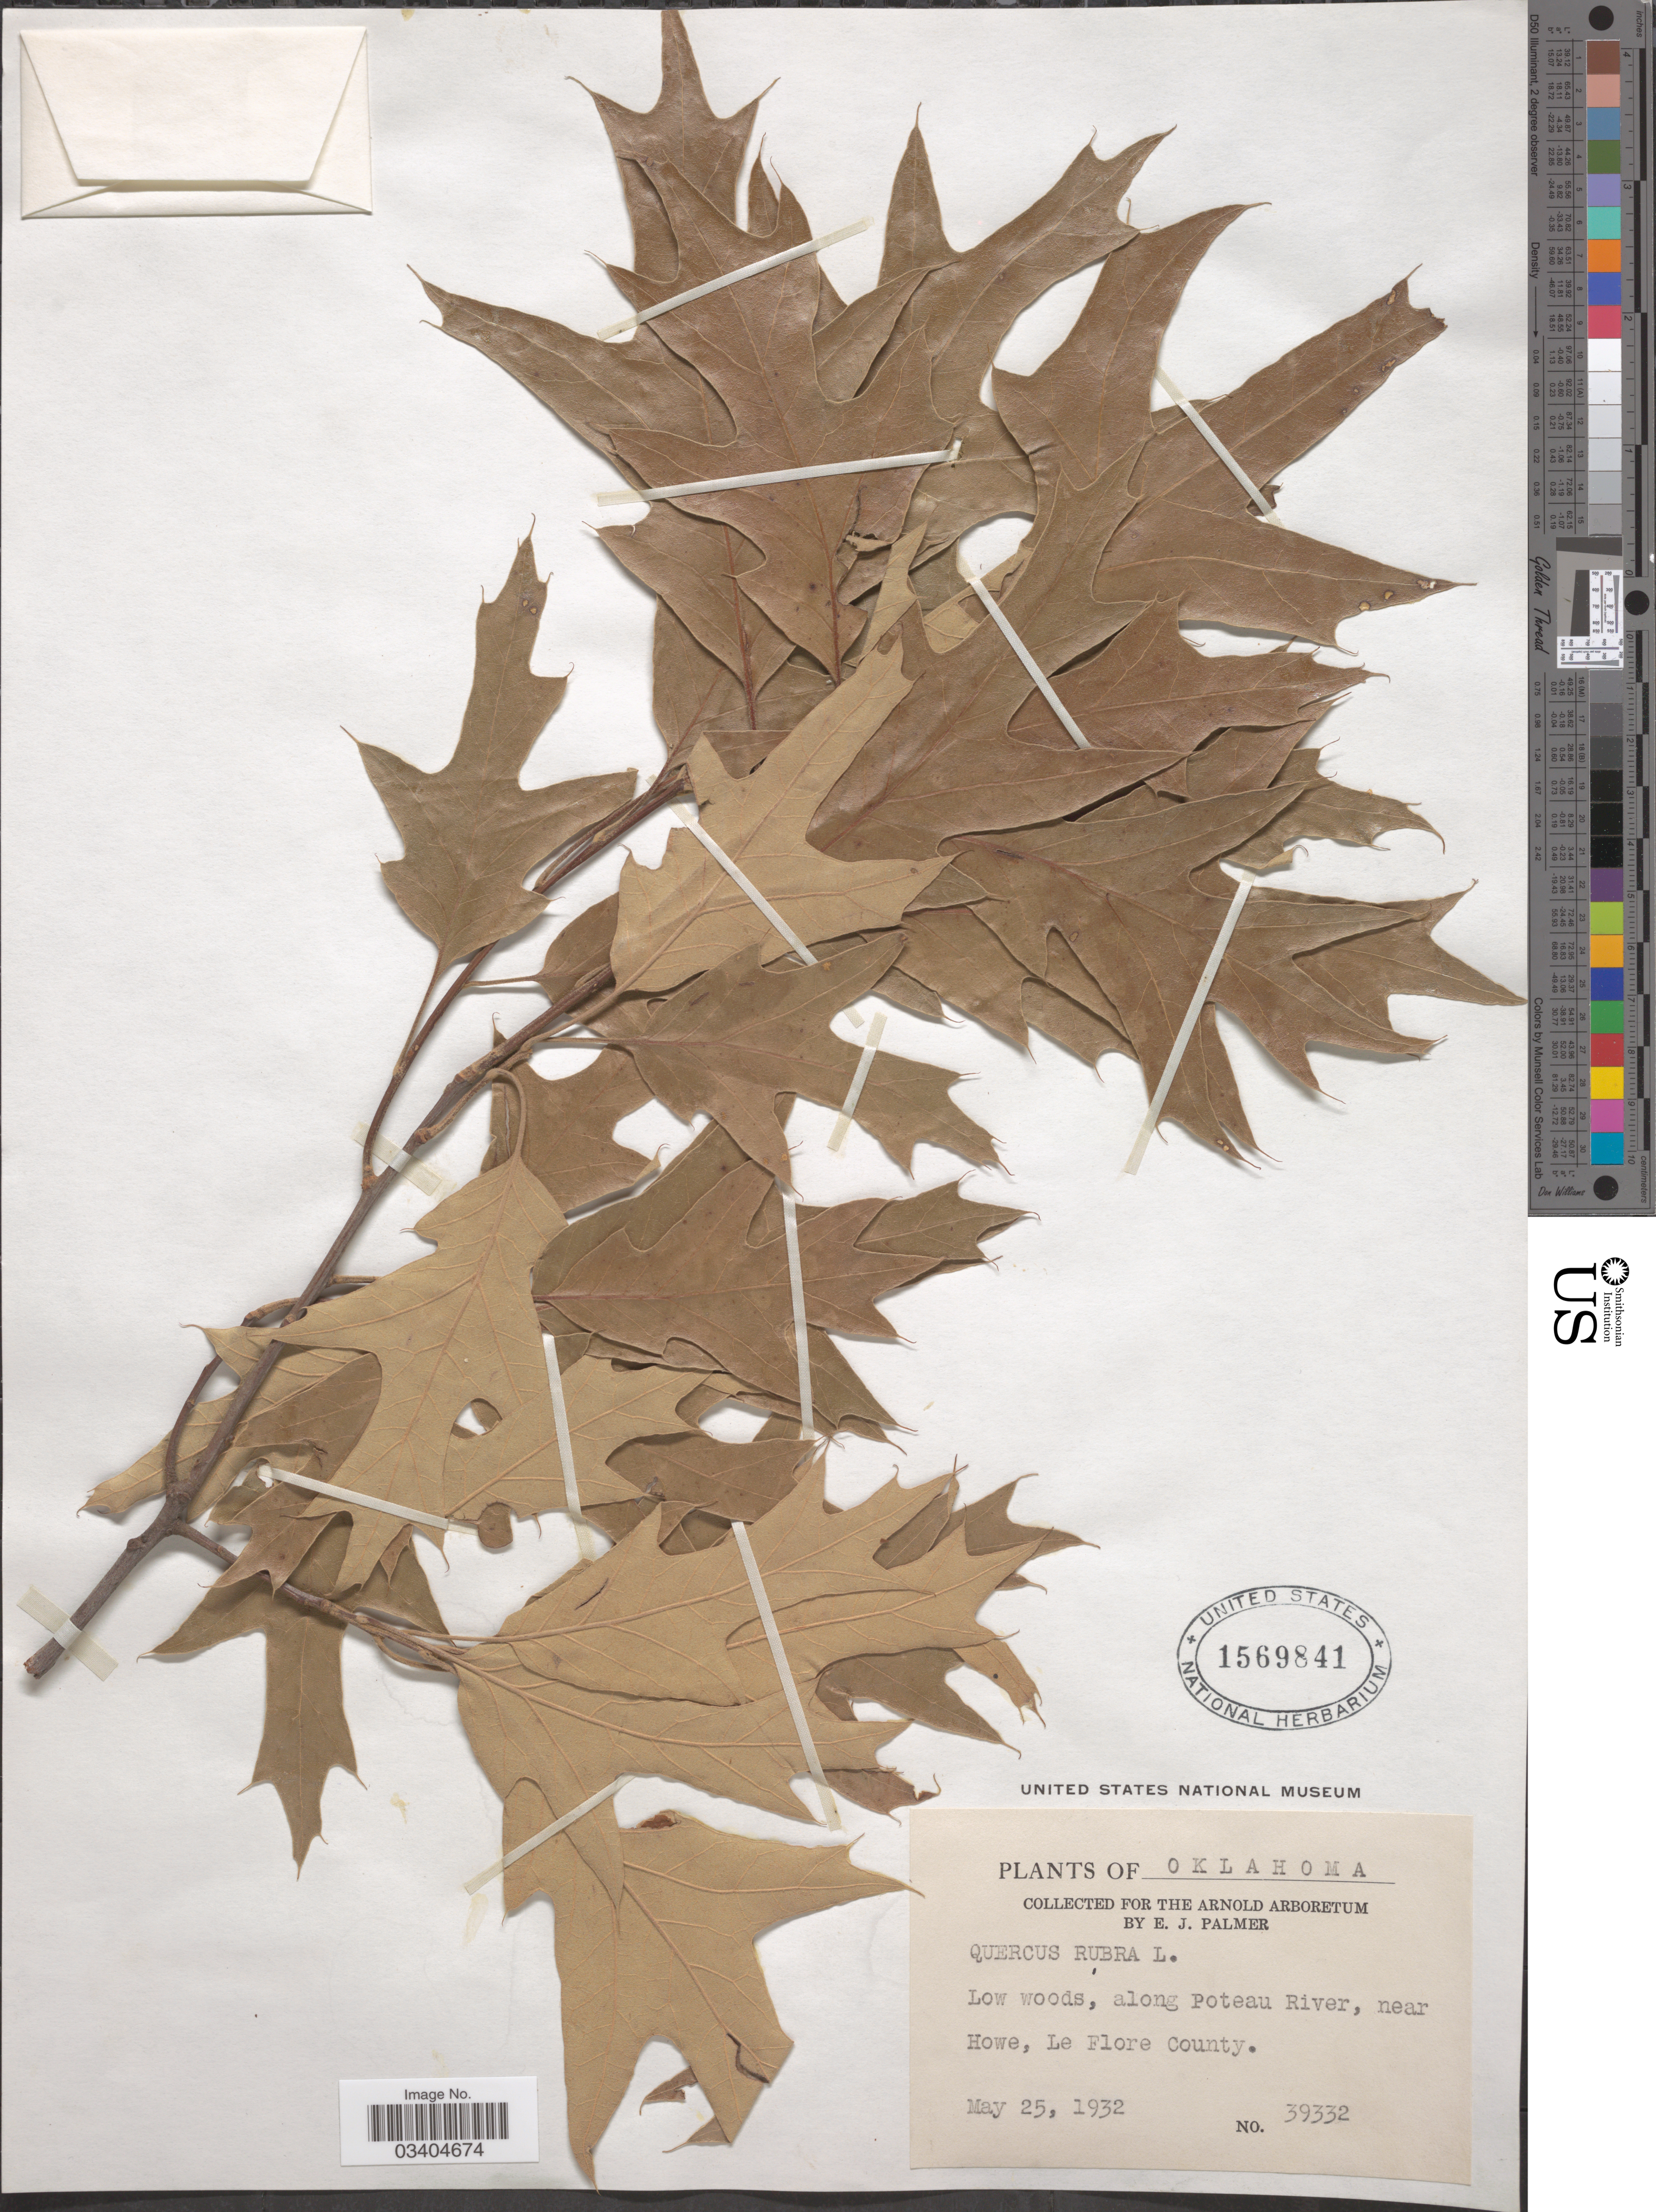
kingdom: Plantae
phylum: Tracheophyta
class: Magnoliopsida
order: Fagales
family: Fagaceae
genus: Quercus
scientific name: Quercus falcata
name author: Michx.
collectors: E. J. Palmer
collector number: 39332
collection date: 1932-05-25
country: United States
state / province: Oklahoma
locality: Low woods, along Poteau River, near Howe, Le Flore County.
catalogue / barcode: US 1569841